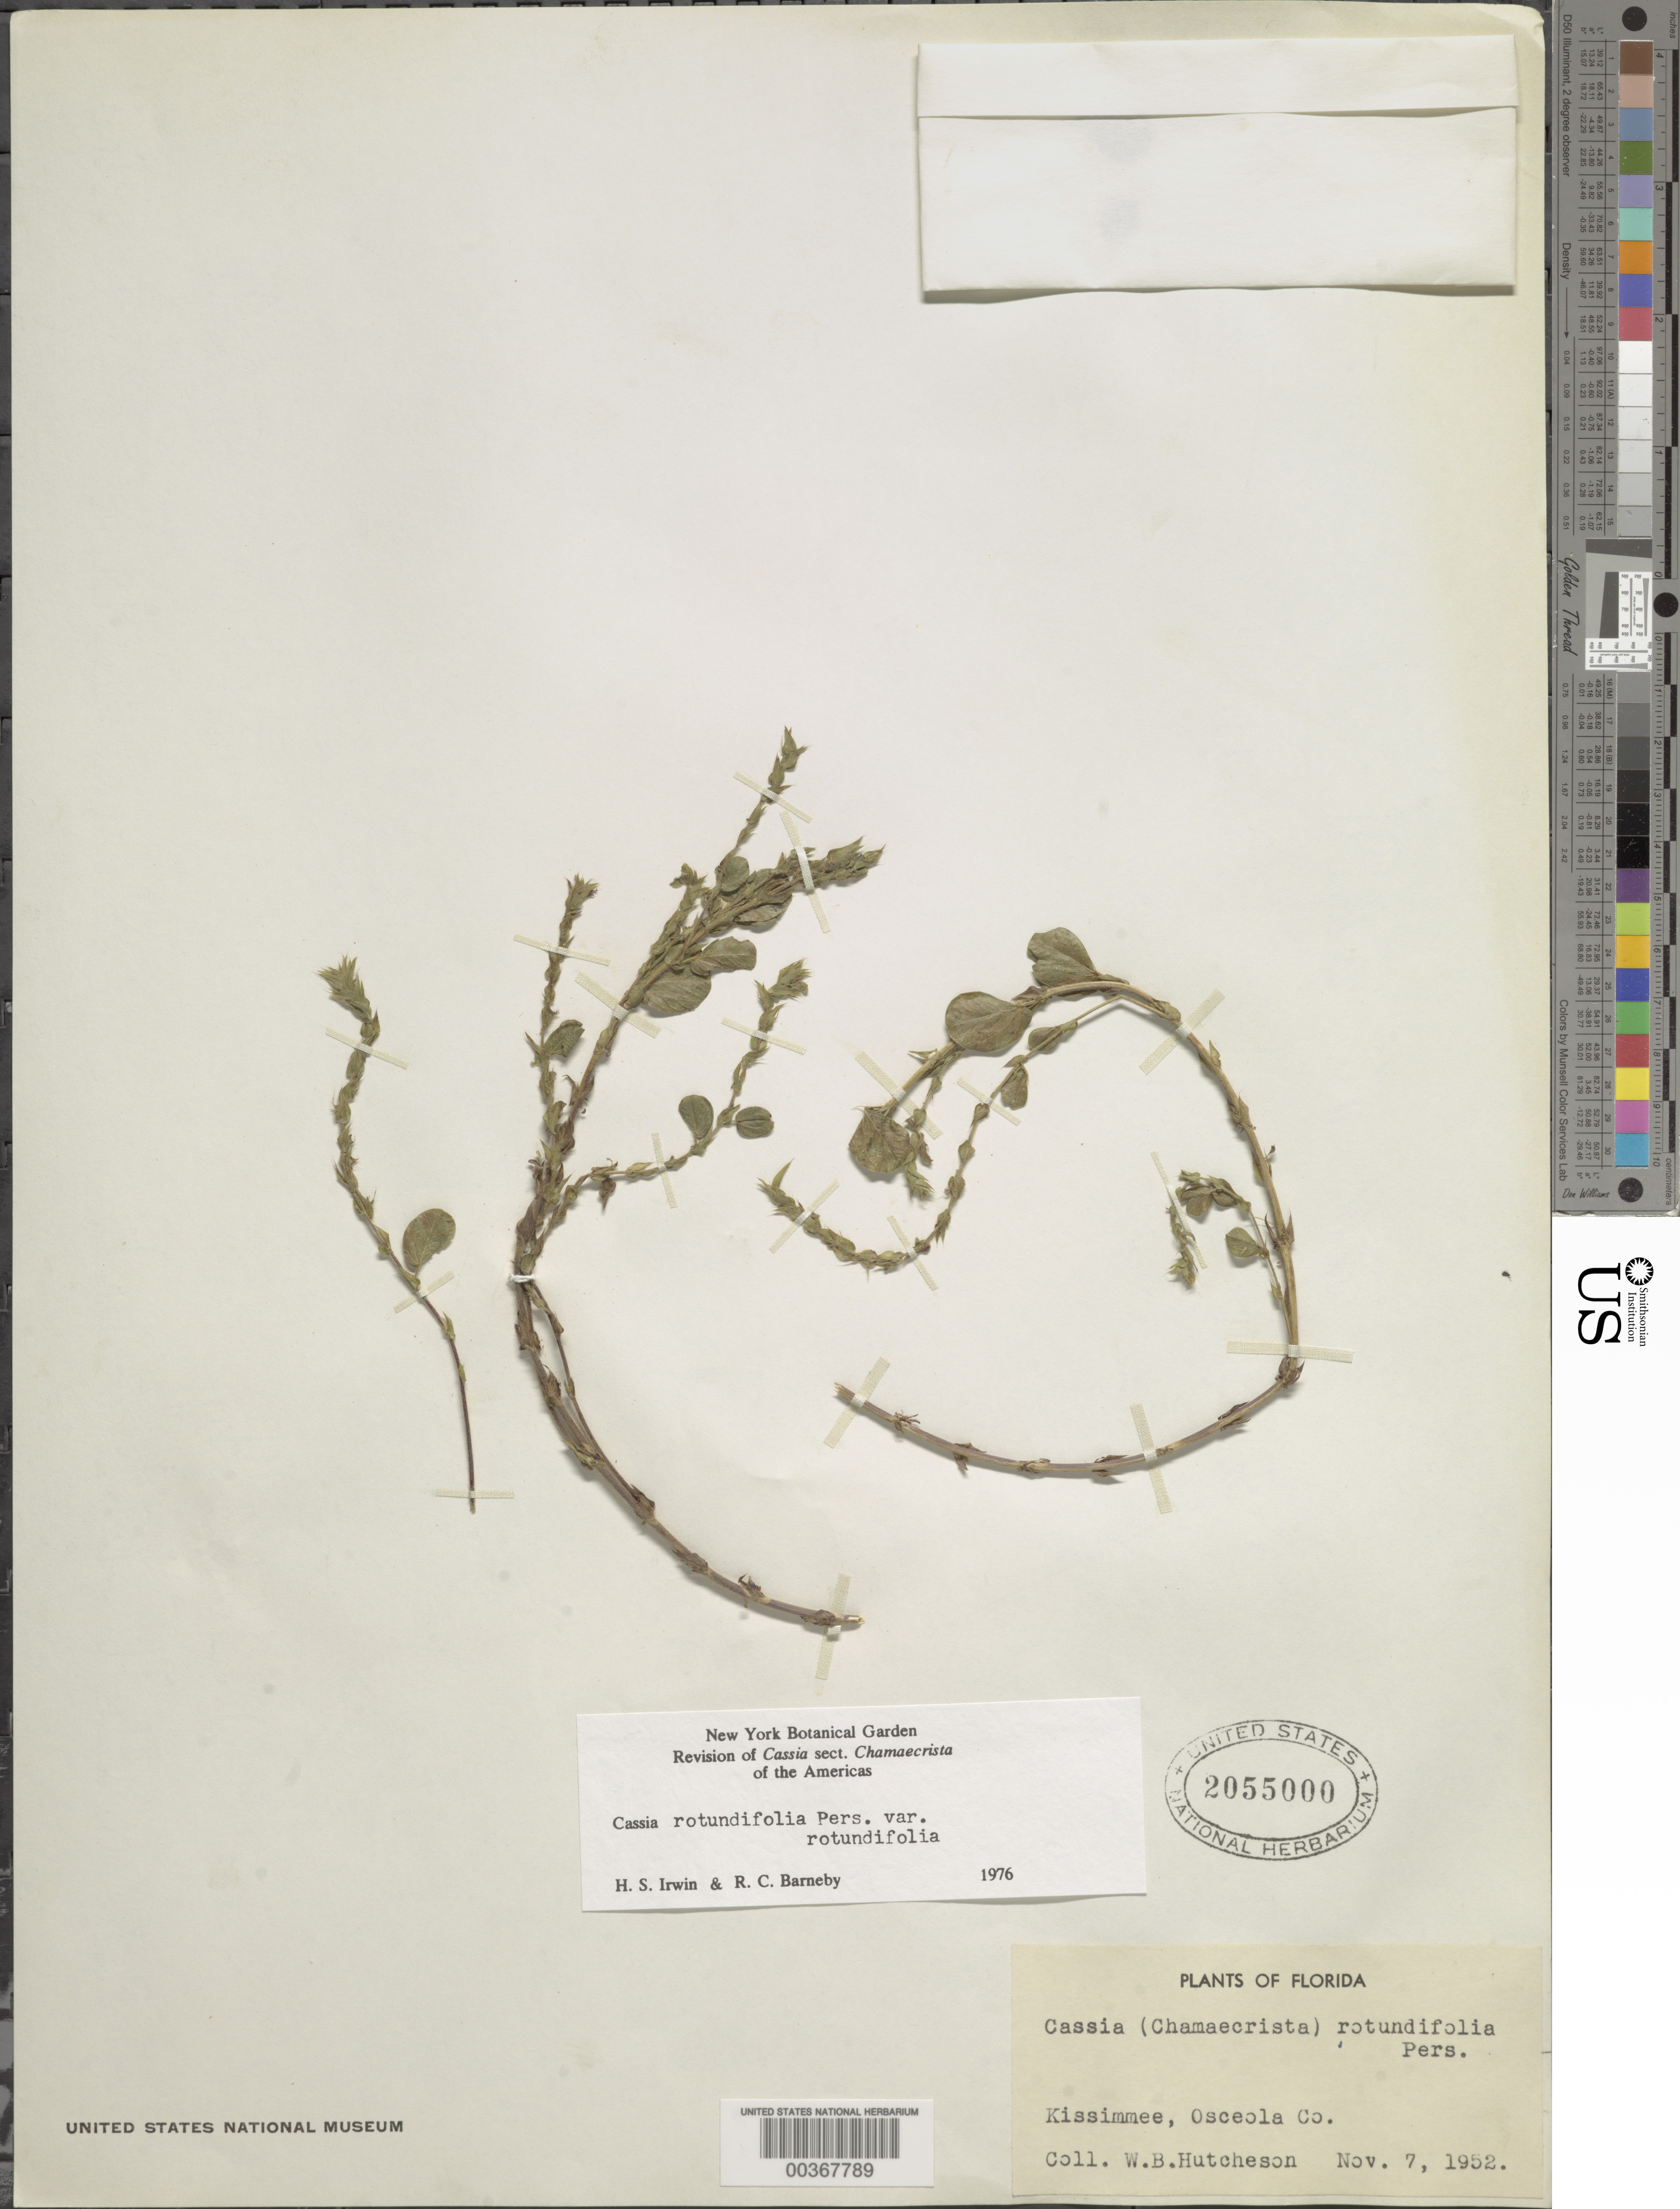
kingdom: Plantae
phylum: Tracheophyta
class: Magnoliopsida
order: Fabales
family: Fabaceae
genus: Chamaecrista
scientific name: Chamaecrista rotundifolia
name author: (Pers.) Greene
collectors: W. Hutcheson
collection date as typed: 07 Nov 1952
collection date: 1952-11-07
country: United States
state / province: Florida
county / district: Osceola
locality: Kissimmee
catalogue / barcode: US 2055000